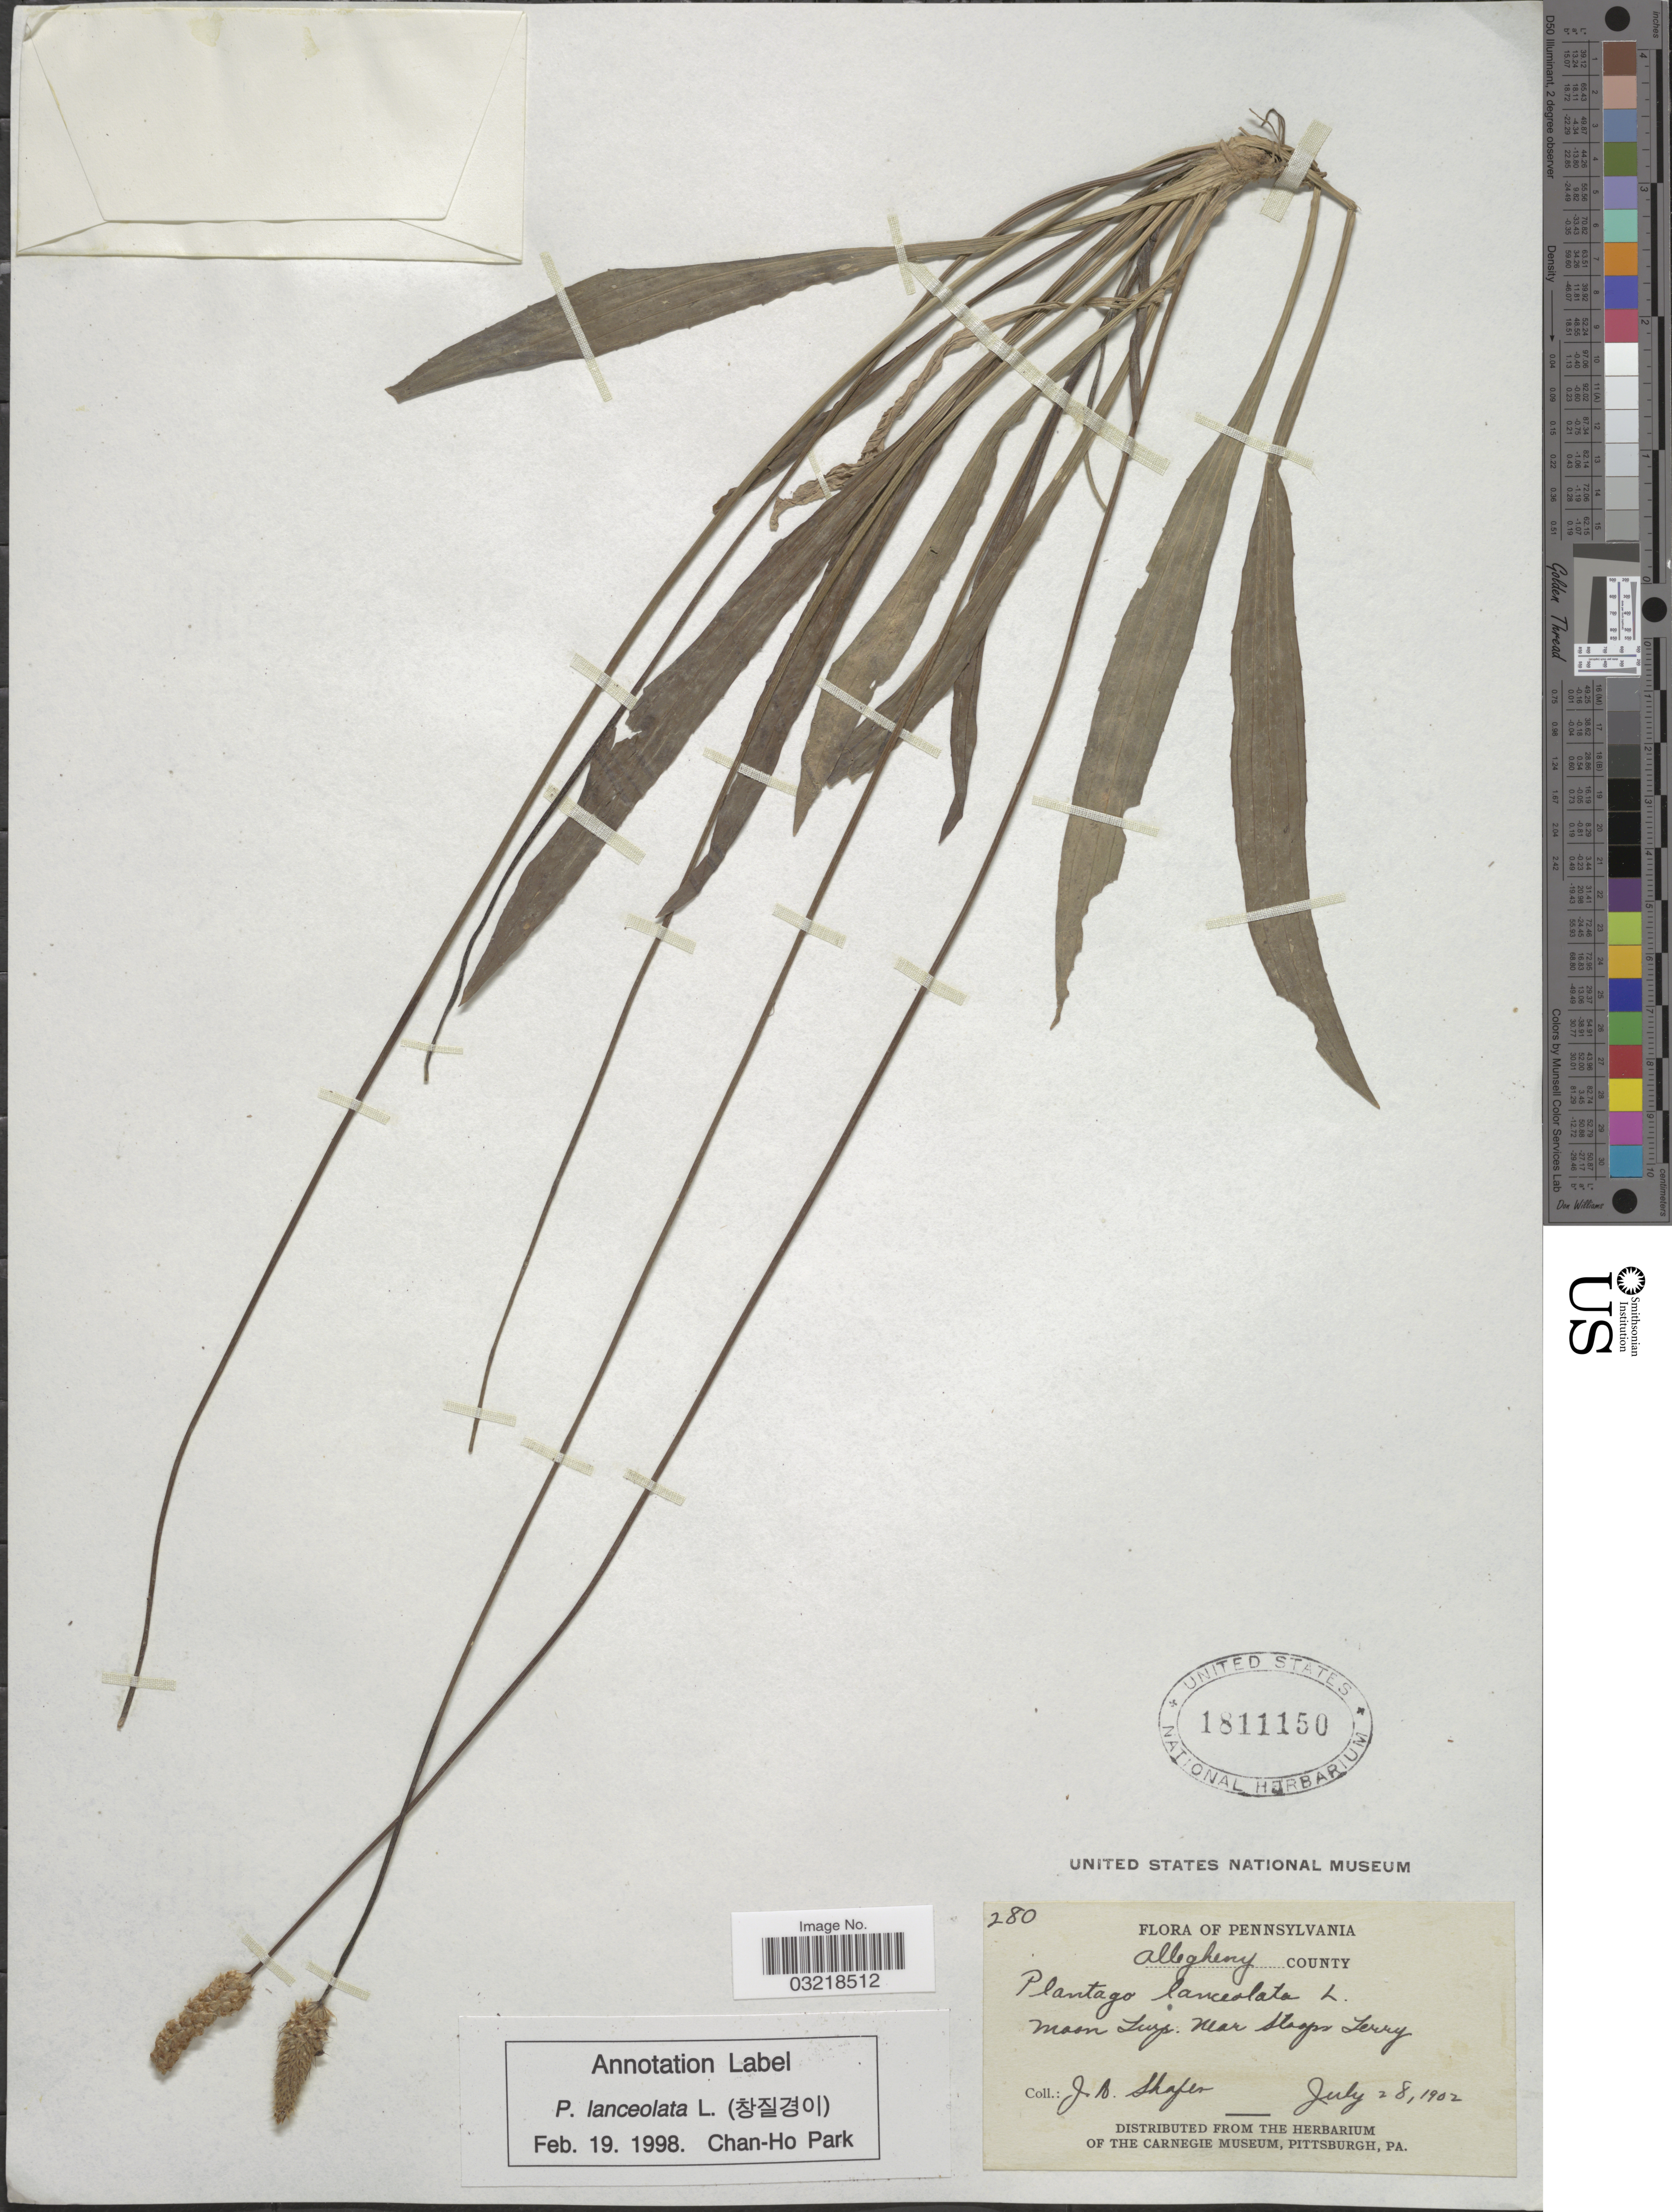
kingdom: Plantae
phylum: Tracheophyta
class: Magnoliopsida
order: Lamiales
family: Plantaginaceae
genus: Plantago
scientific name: Plantago lanceolata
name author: L.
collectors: J. A. Shafer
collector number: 280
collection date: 1902-07-28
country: United States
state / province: Pennsylvania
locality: Allegheny County. Moon Twp. Near Stoops Ferry.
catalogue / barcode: US 1811150